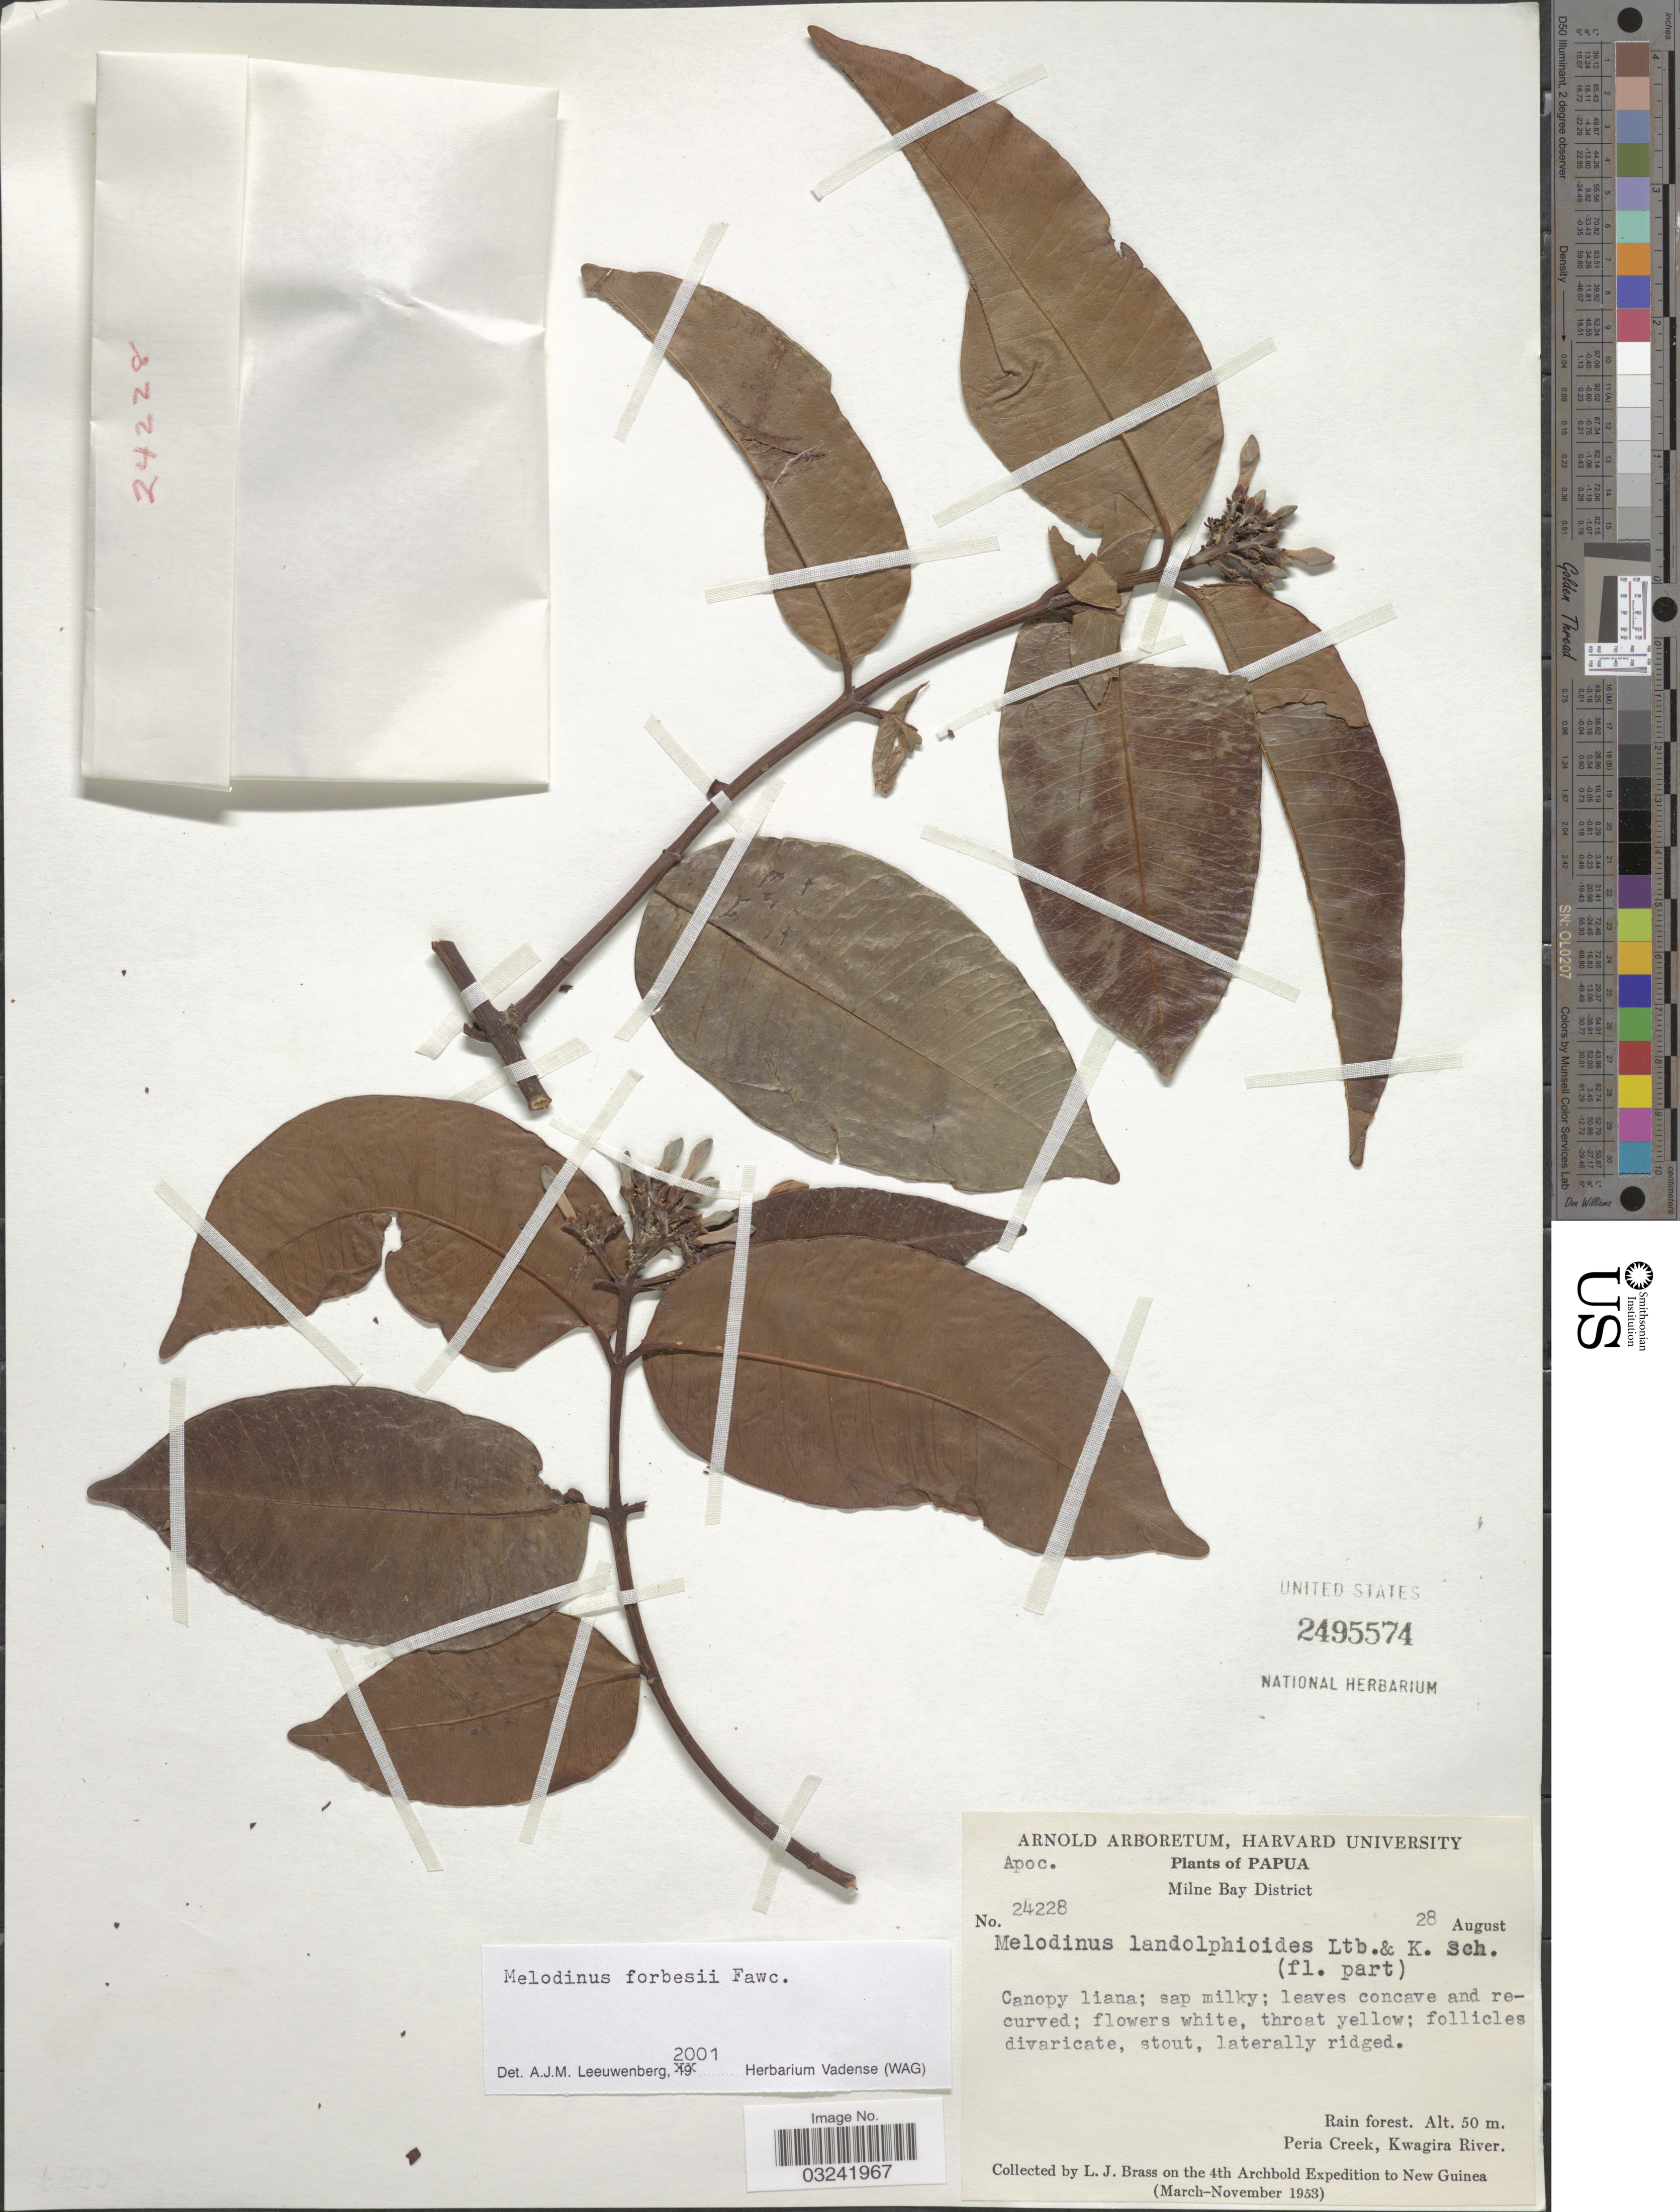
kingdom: Plantae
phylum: Tracheophyta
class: Magnoliopsida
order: Gentianales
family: Apocynaceae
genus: Melodinus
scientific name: Melodinus forbesii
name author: Fawc.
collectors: L. J. Brass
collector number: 24228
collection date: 1953-08-28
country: Papua New Guinea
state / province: Milne Bay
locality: Milne Bay District, Rain forest, Peria Creek, Kwagira River.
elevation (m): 50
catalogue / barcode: US 2495574